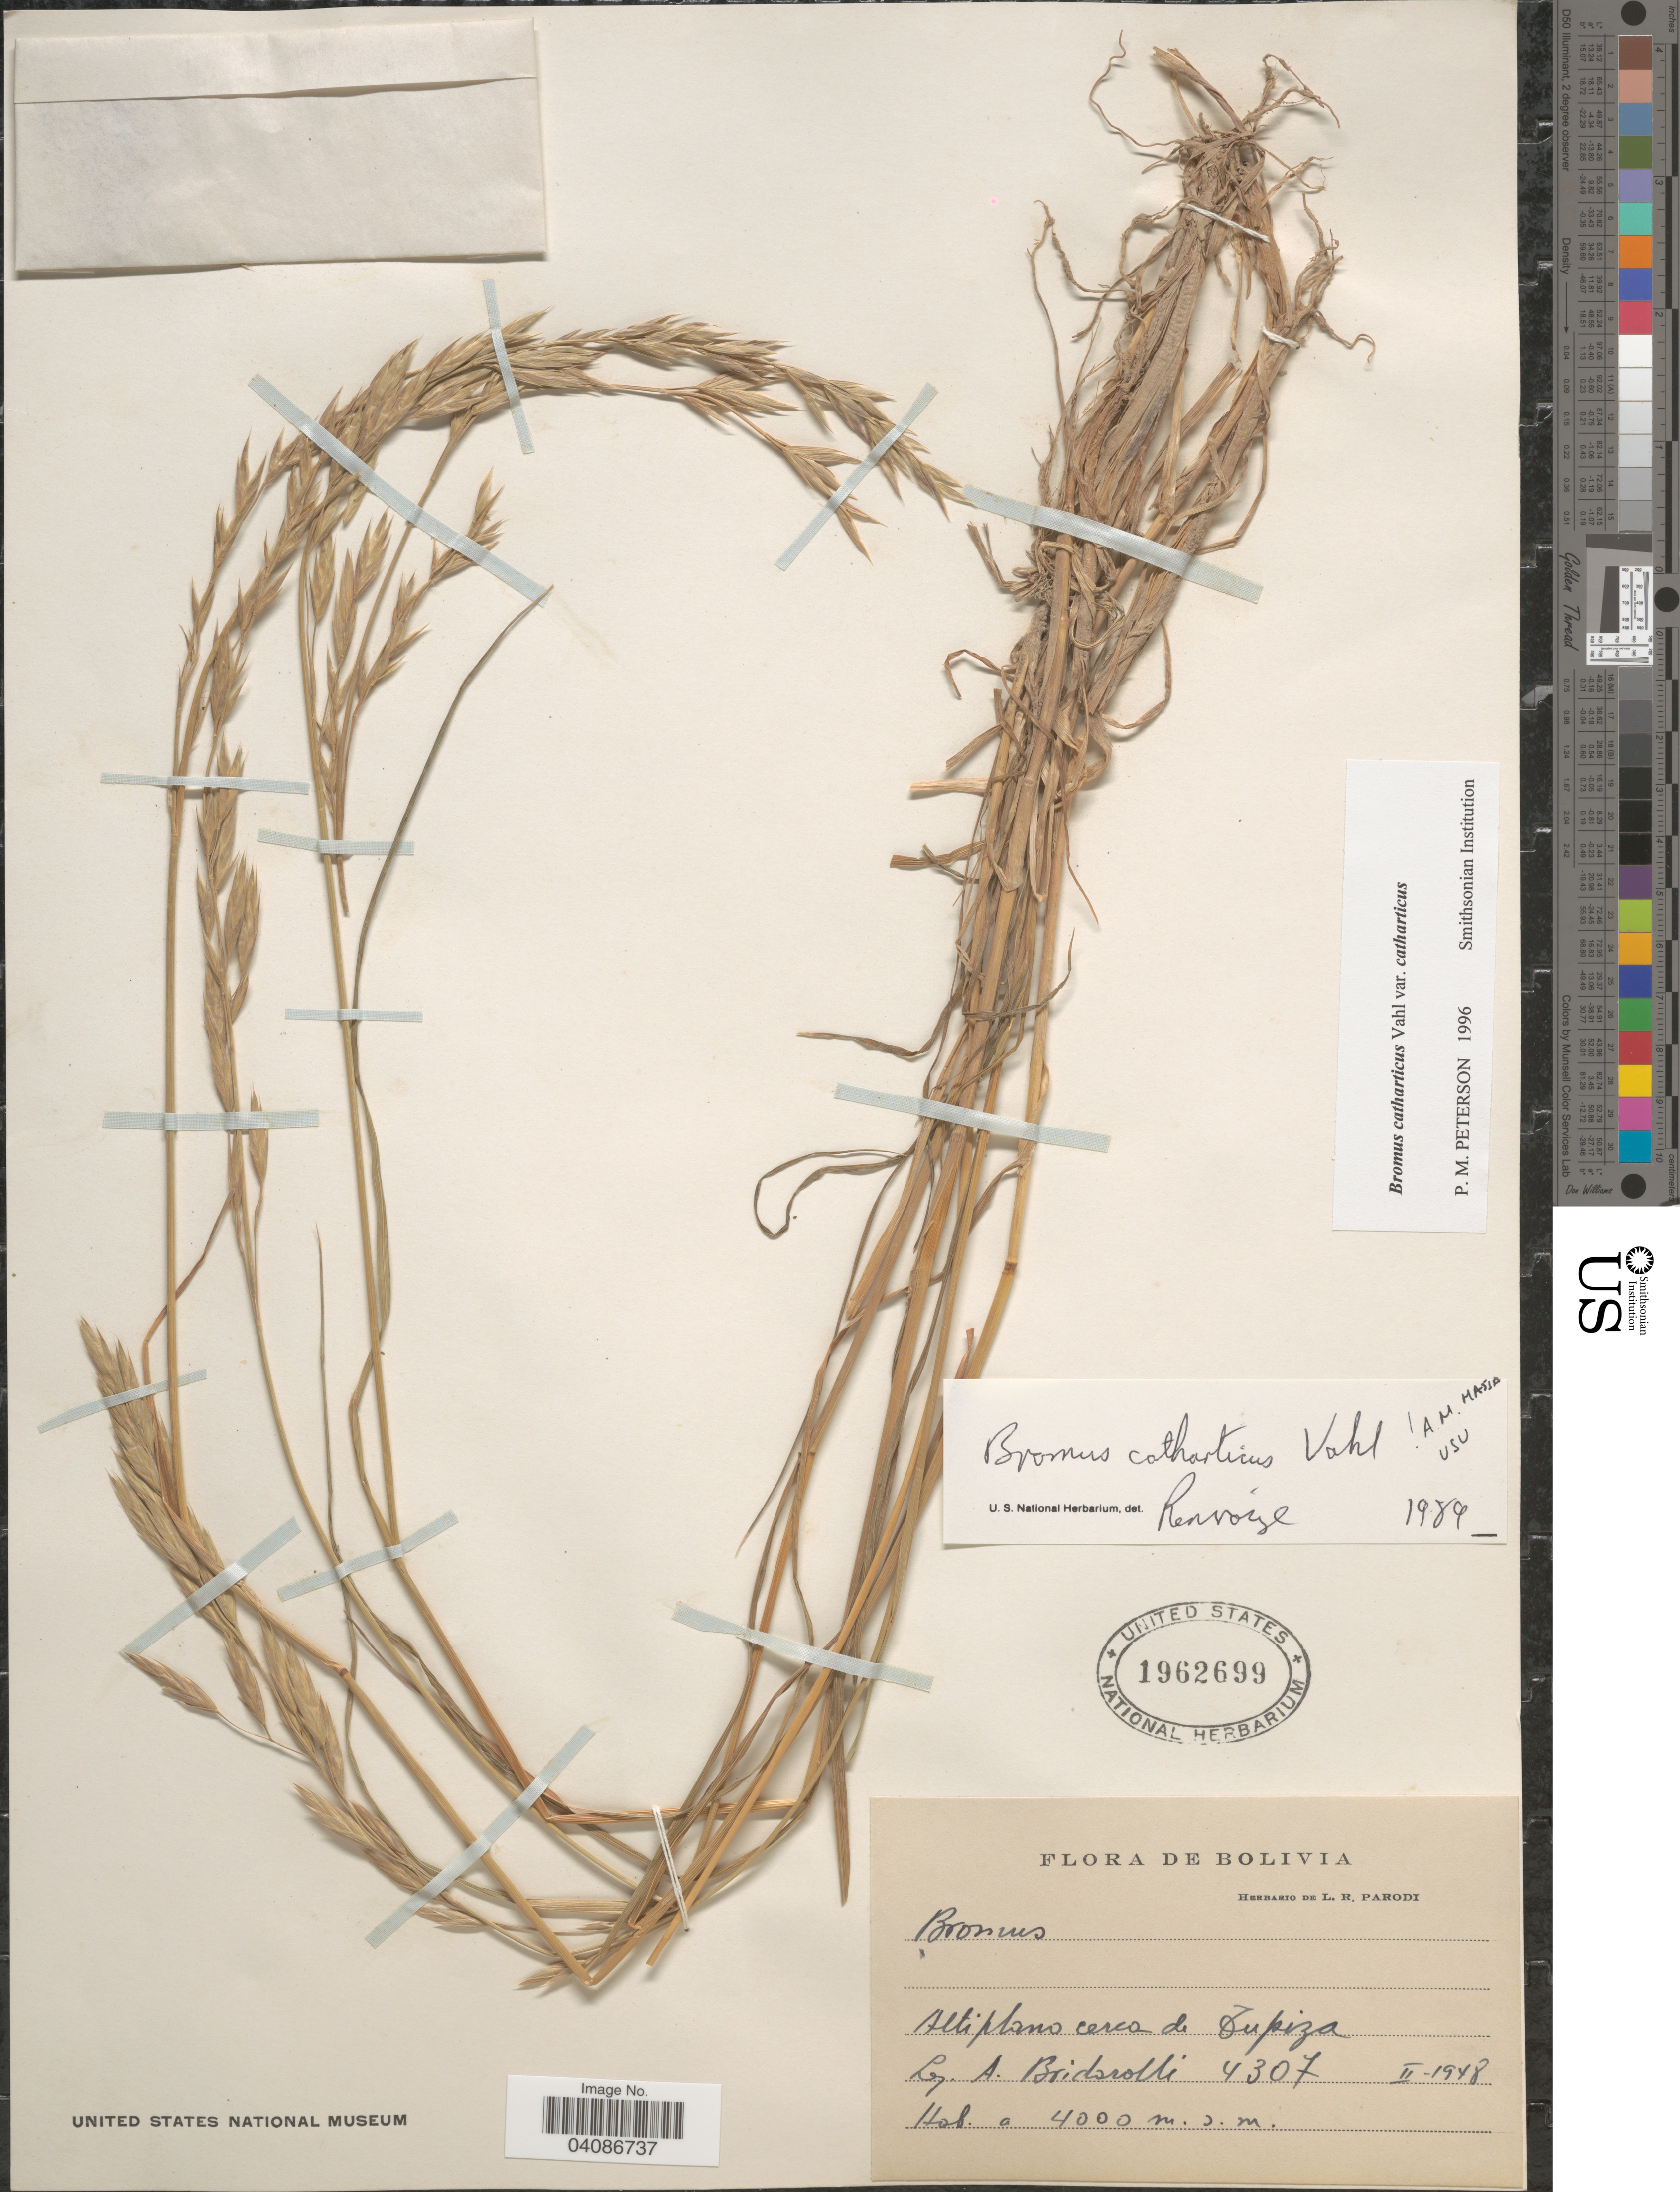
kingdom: Plantae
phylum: Tracheophyta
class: Liliopsida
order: Poales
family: Poaceae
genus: Bromus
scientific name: Bromus catharticus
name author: Vahl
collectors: A. Bridorolli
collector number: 4307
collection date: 1948-02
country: Bolivia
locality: Altiplano cerca de Tupiza.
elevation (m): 4000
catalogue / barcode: US 1962699